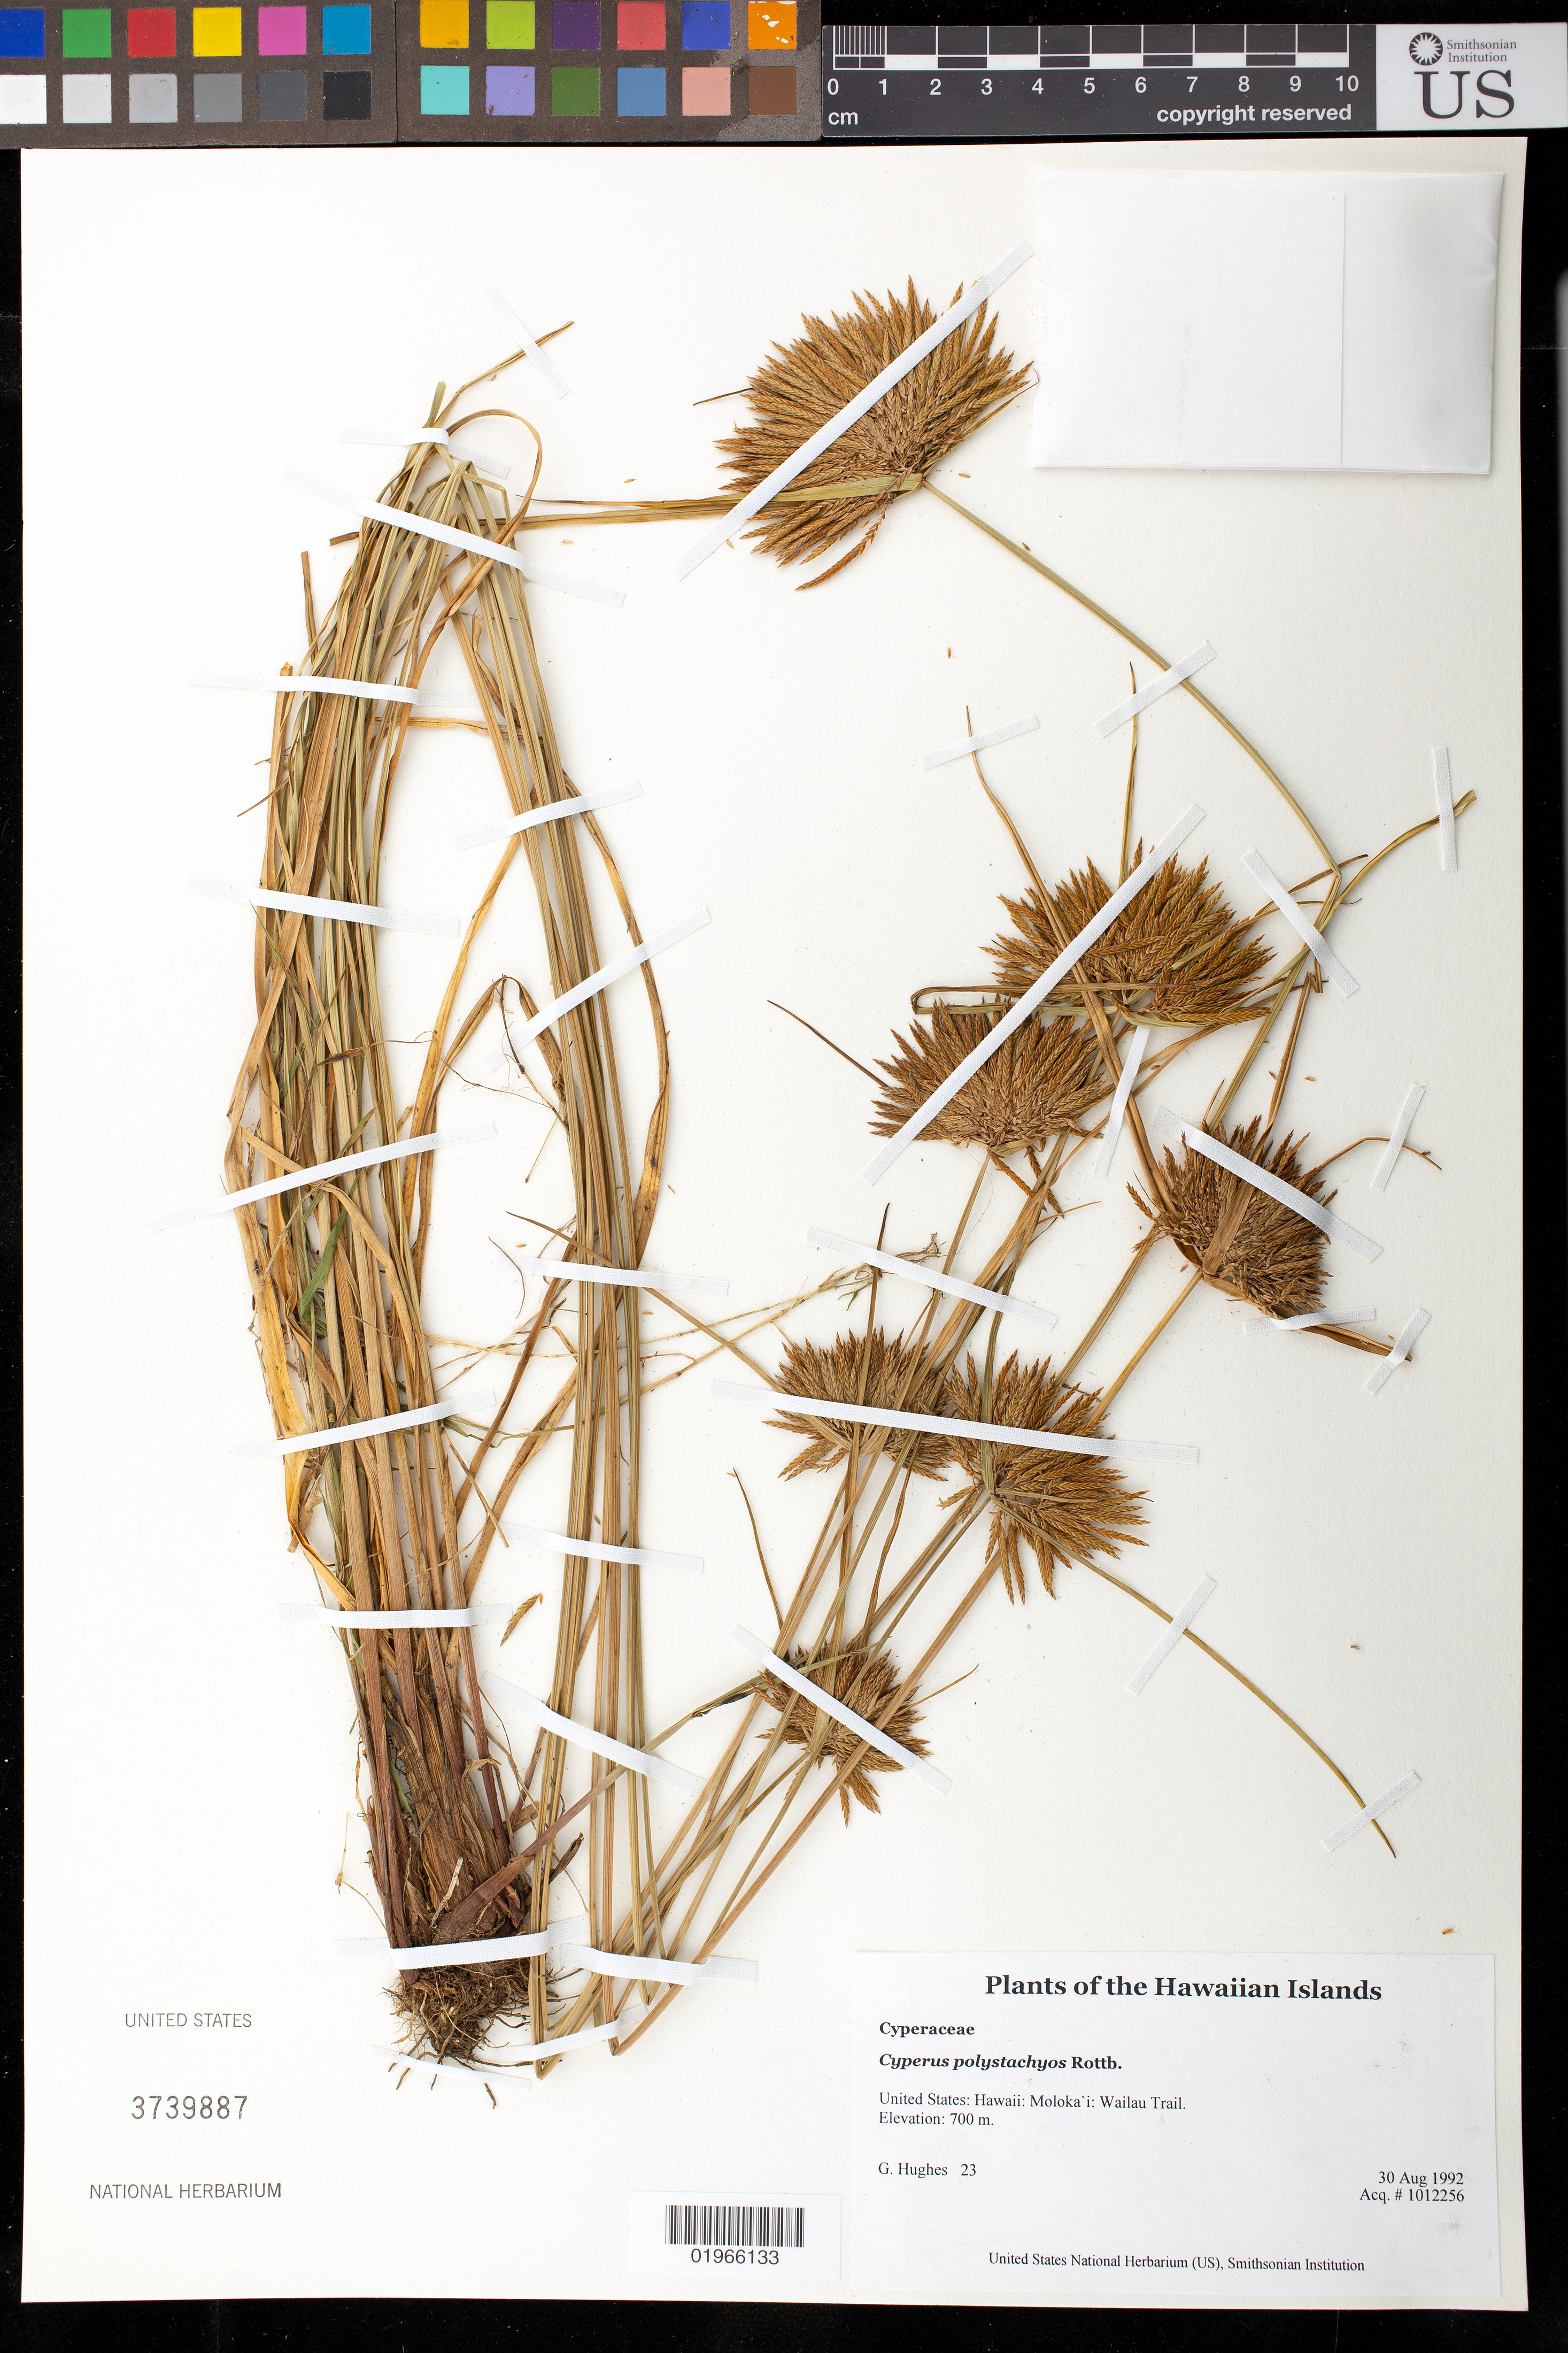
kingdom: Plantae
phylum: Tracheophyta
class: Liliopsida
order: Poales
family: Cyperaceae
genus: Cyperus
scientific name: Cyperus polystachyos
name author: Rottb.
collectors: G. Hughes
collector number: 23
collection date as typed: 8-30-92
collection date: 1992-08-30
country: United States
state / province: Hawaii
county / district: Maui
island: Moloka'i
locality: Wailau Trail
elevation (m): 700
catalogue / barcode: US 3739887